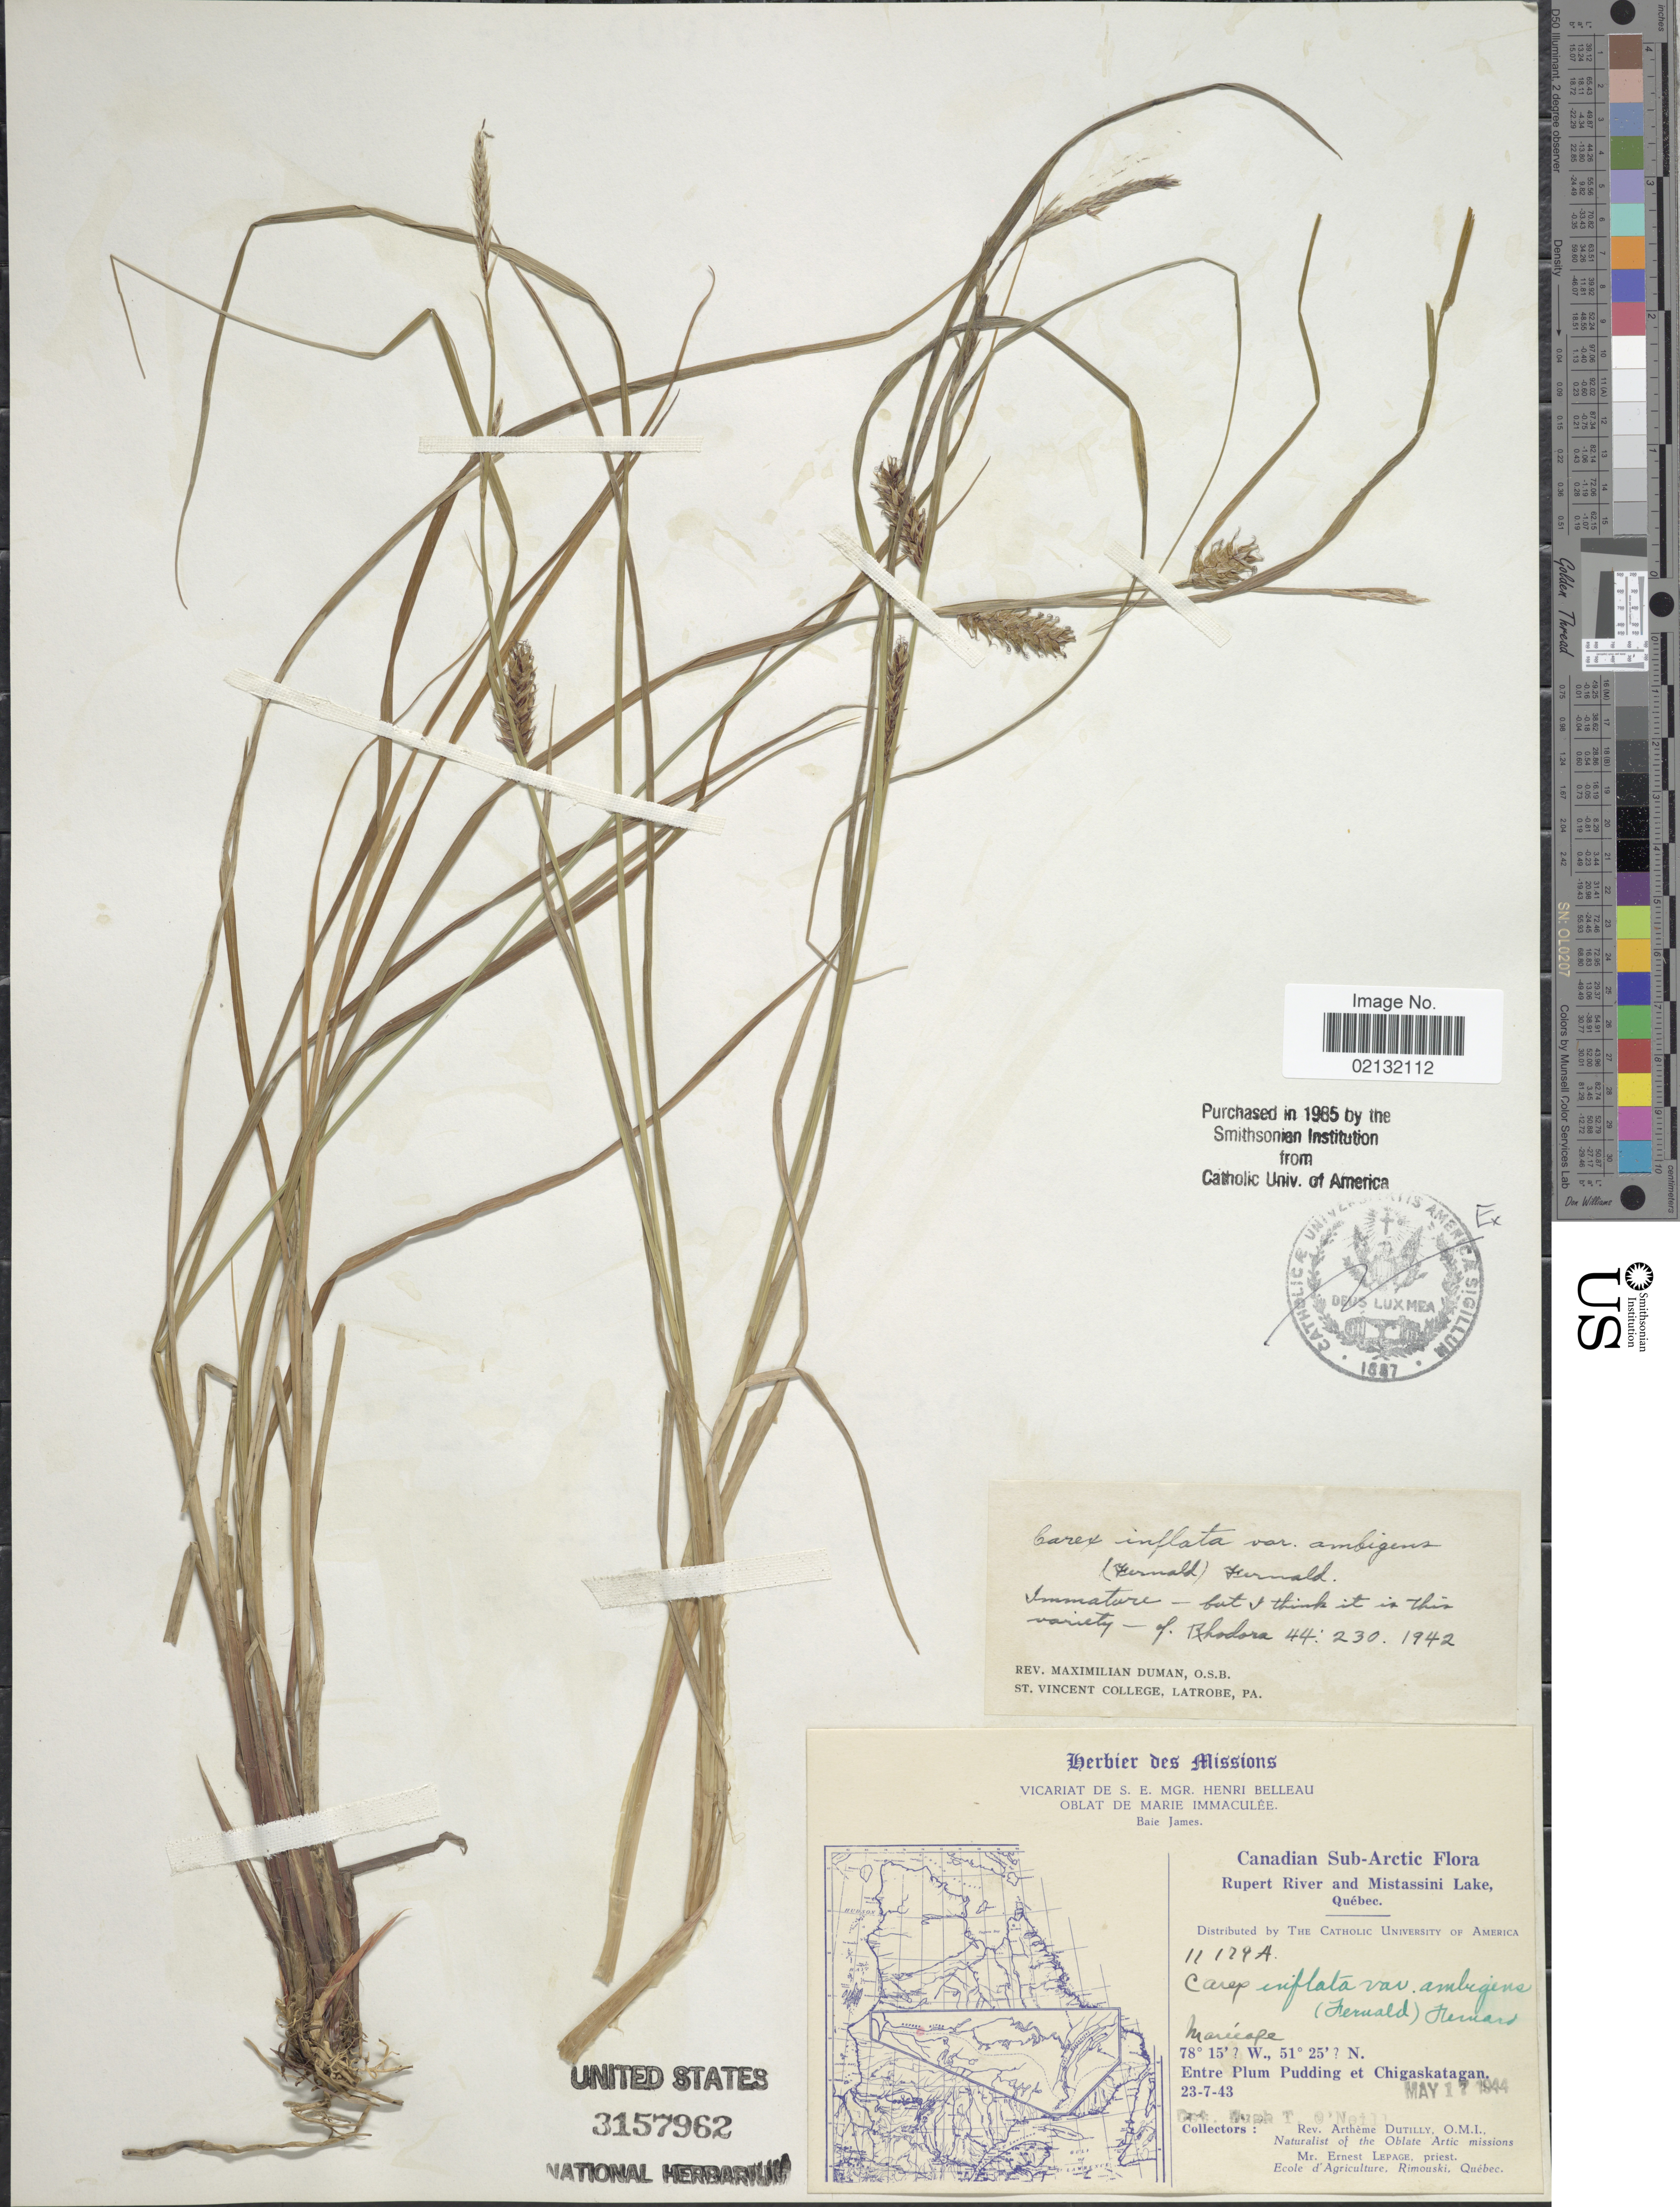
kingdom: Plantae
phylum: Tracheophyta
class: Liliopsida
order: Poales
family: Cyperaceae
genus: Carex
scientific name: Carex rostrata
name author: Stokes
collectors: A. Dutilly & E. Lepage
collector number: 111294A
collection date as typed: Transcribed d/m/y: 23/7/43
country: Canada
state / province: Quebec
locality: Canadian Sub-Arctic,Rupert River and Mistassini Lake, Quebec, Plum Pudding et Chigaskatagan.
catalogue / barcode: US 3157962